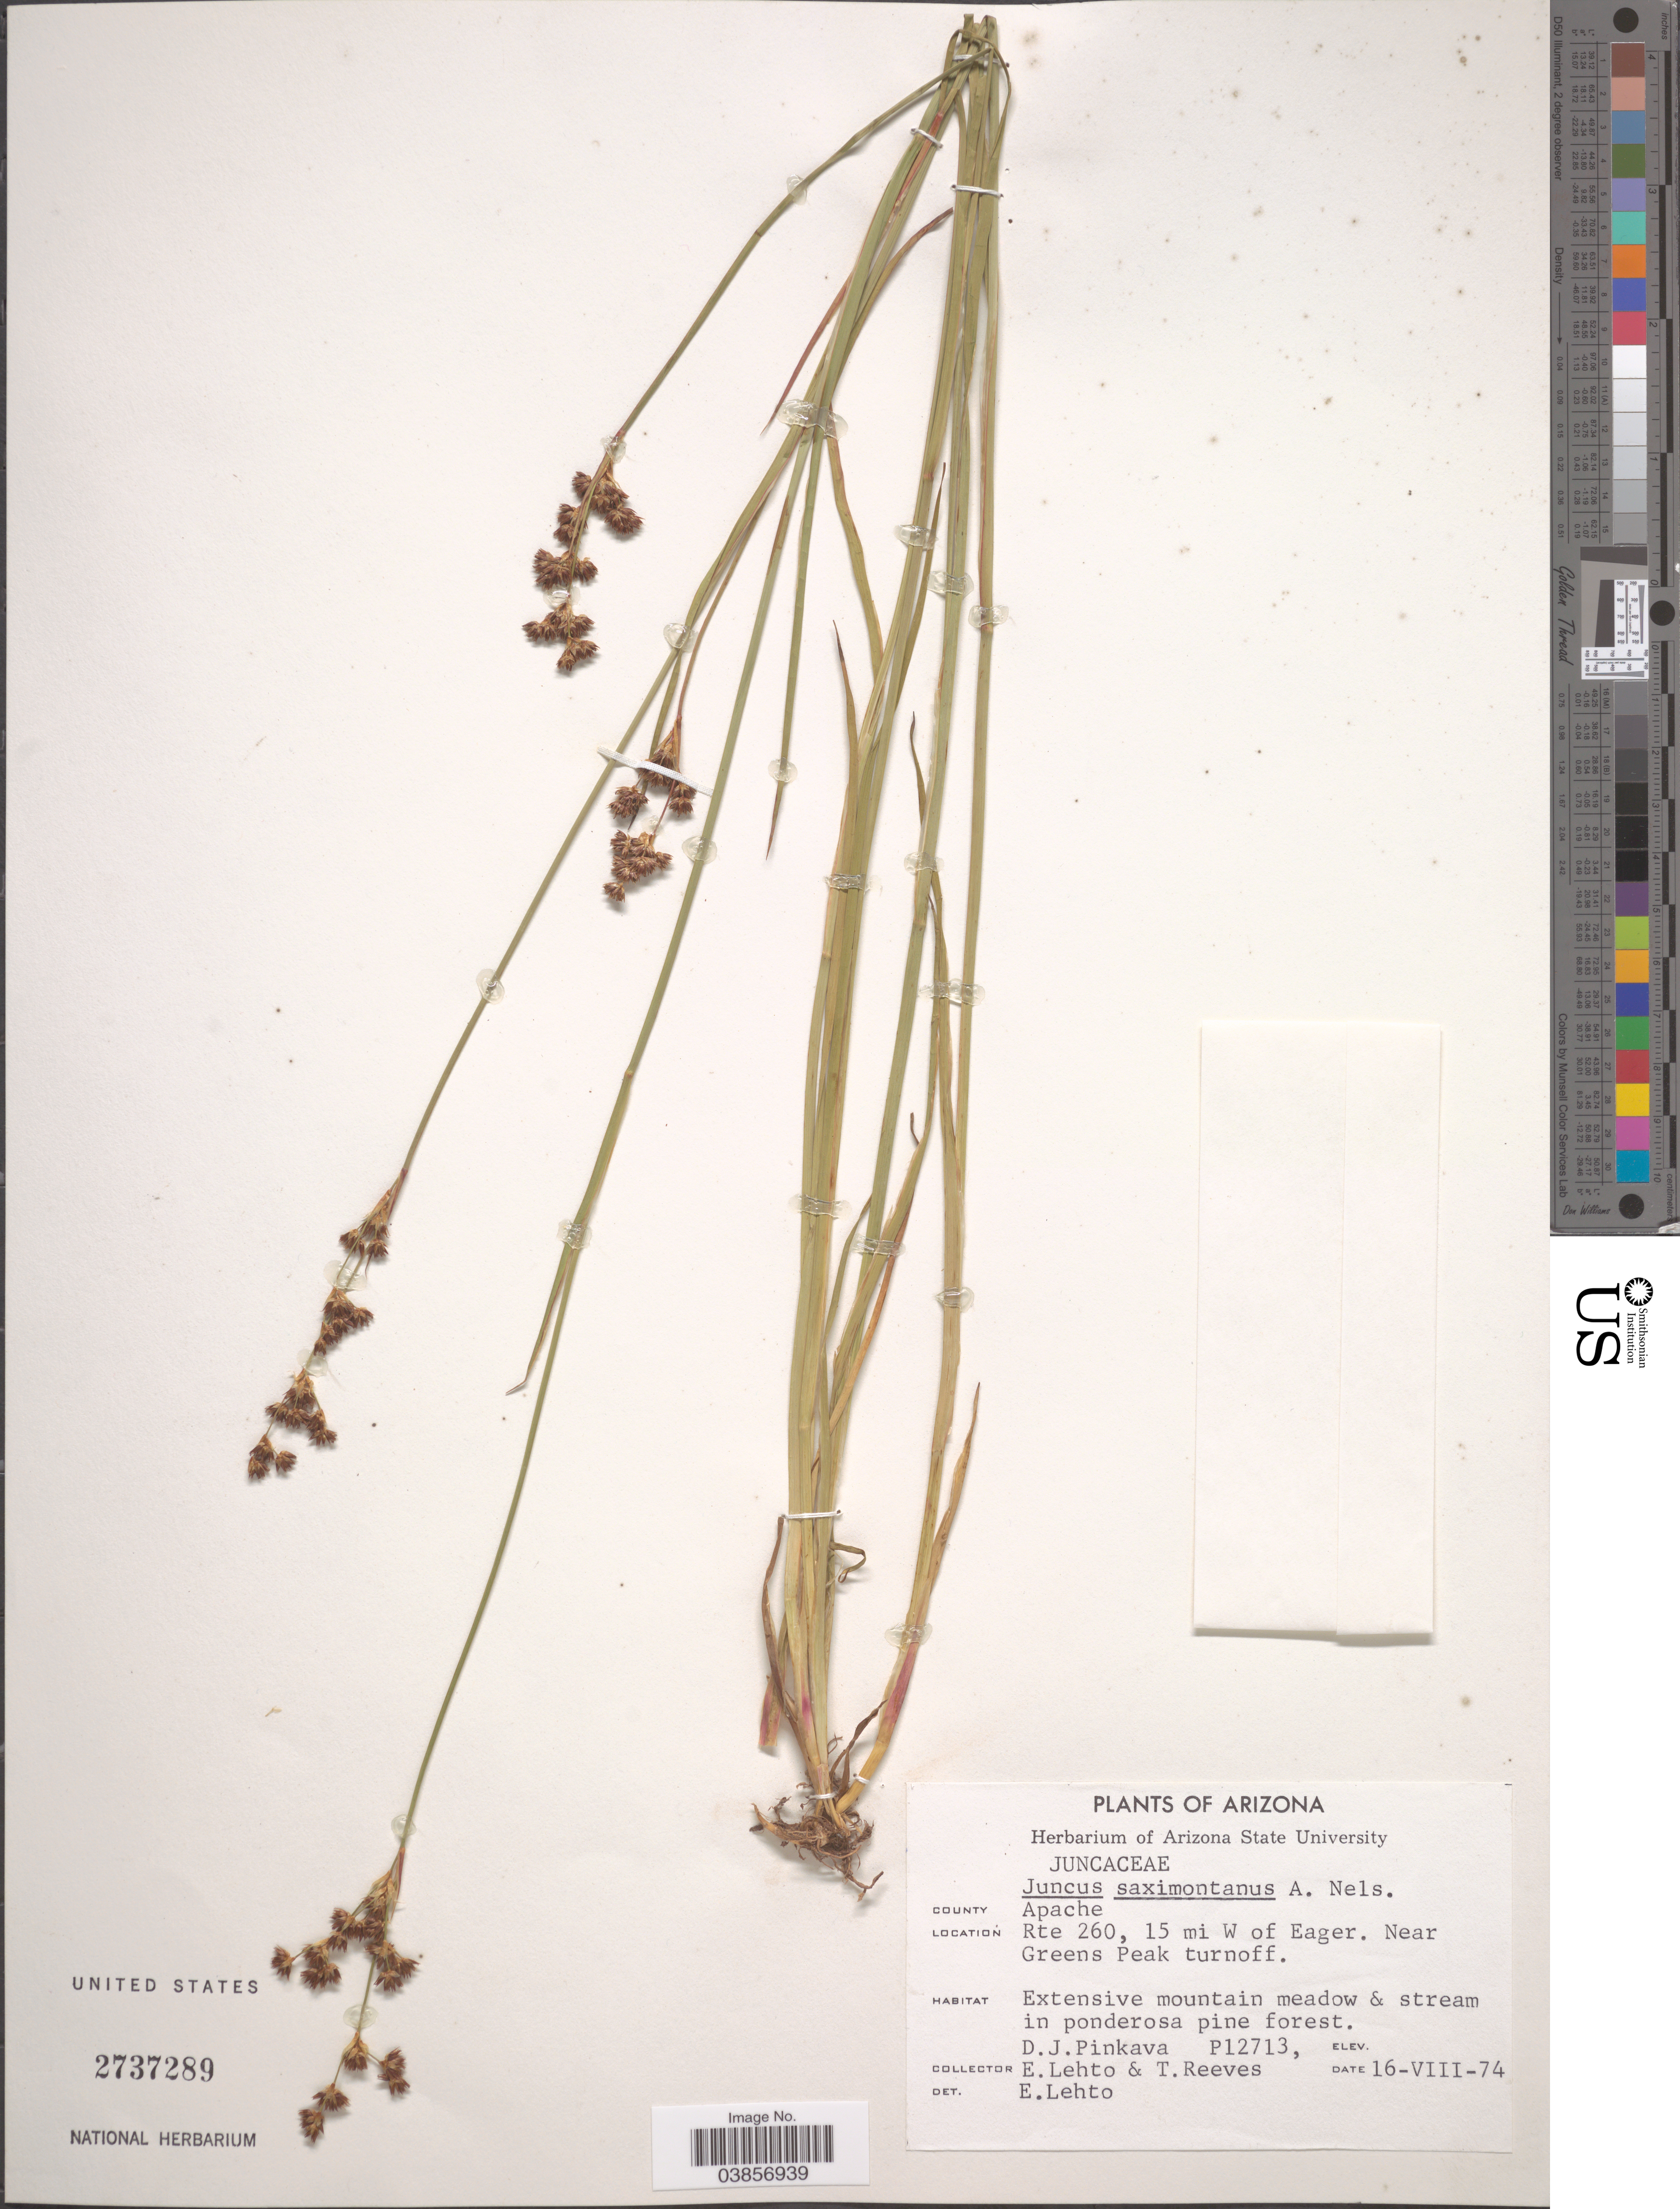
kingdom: Plantae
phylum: Tracheophyta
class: Liliopsida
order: Poales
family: Juncaceae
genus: Juncus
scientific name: Juncus saximontanus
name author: A. Nelson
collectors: D. J. Pinkava, E. Lehto & T. Reeves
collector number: P12713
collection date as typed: Transcribed d/m/y: 16/8/74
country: United States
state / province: Arizona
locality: County Apache. Rte 260, 15 mi W of Eager. Near Greens Peak turnoff.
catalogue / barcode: US 2737289